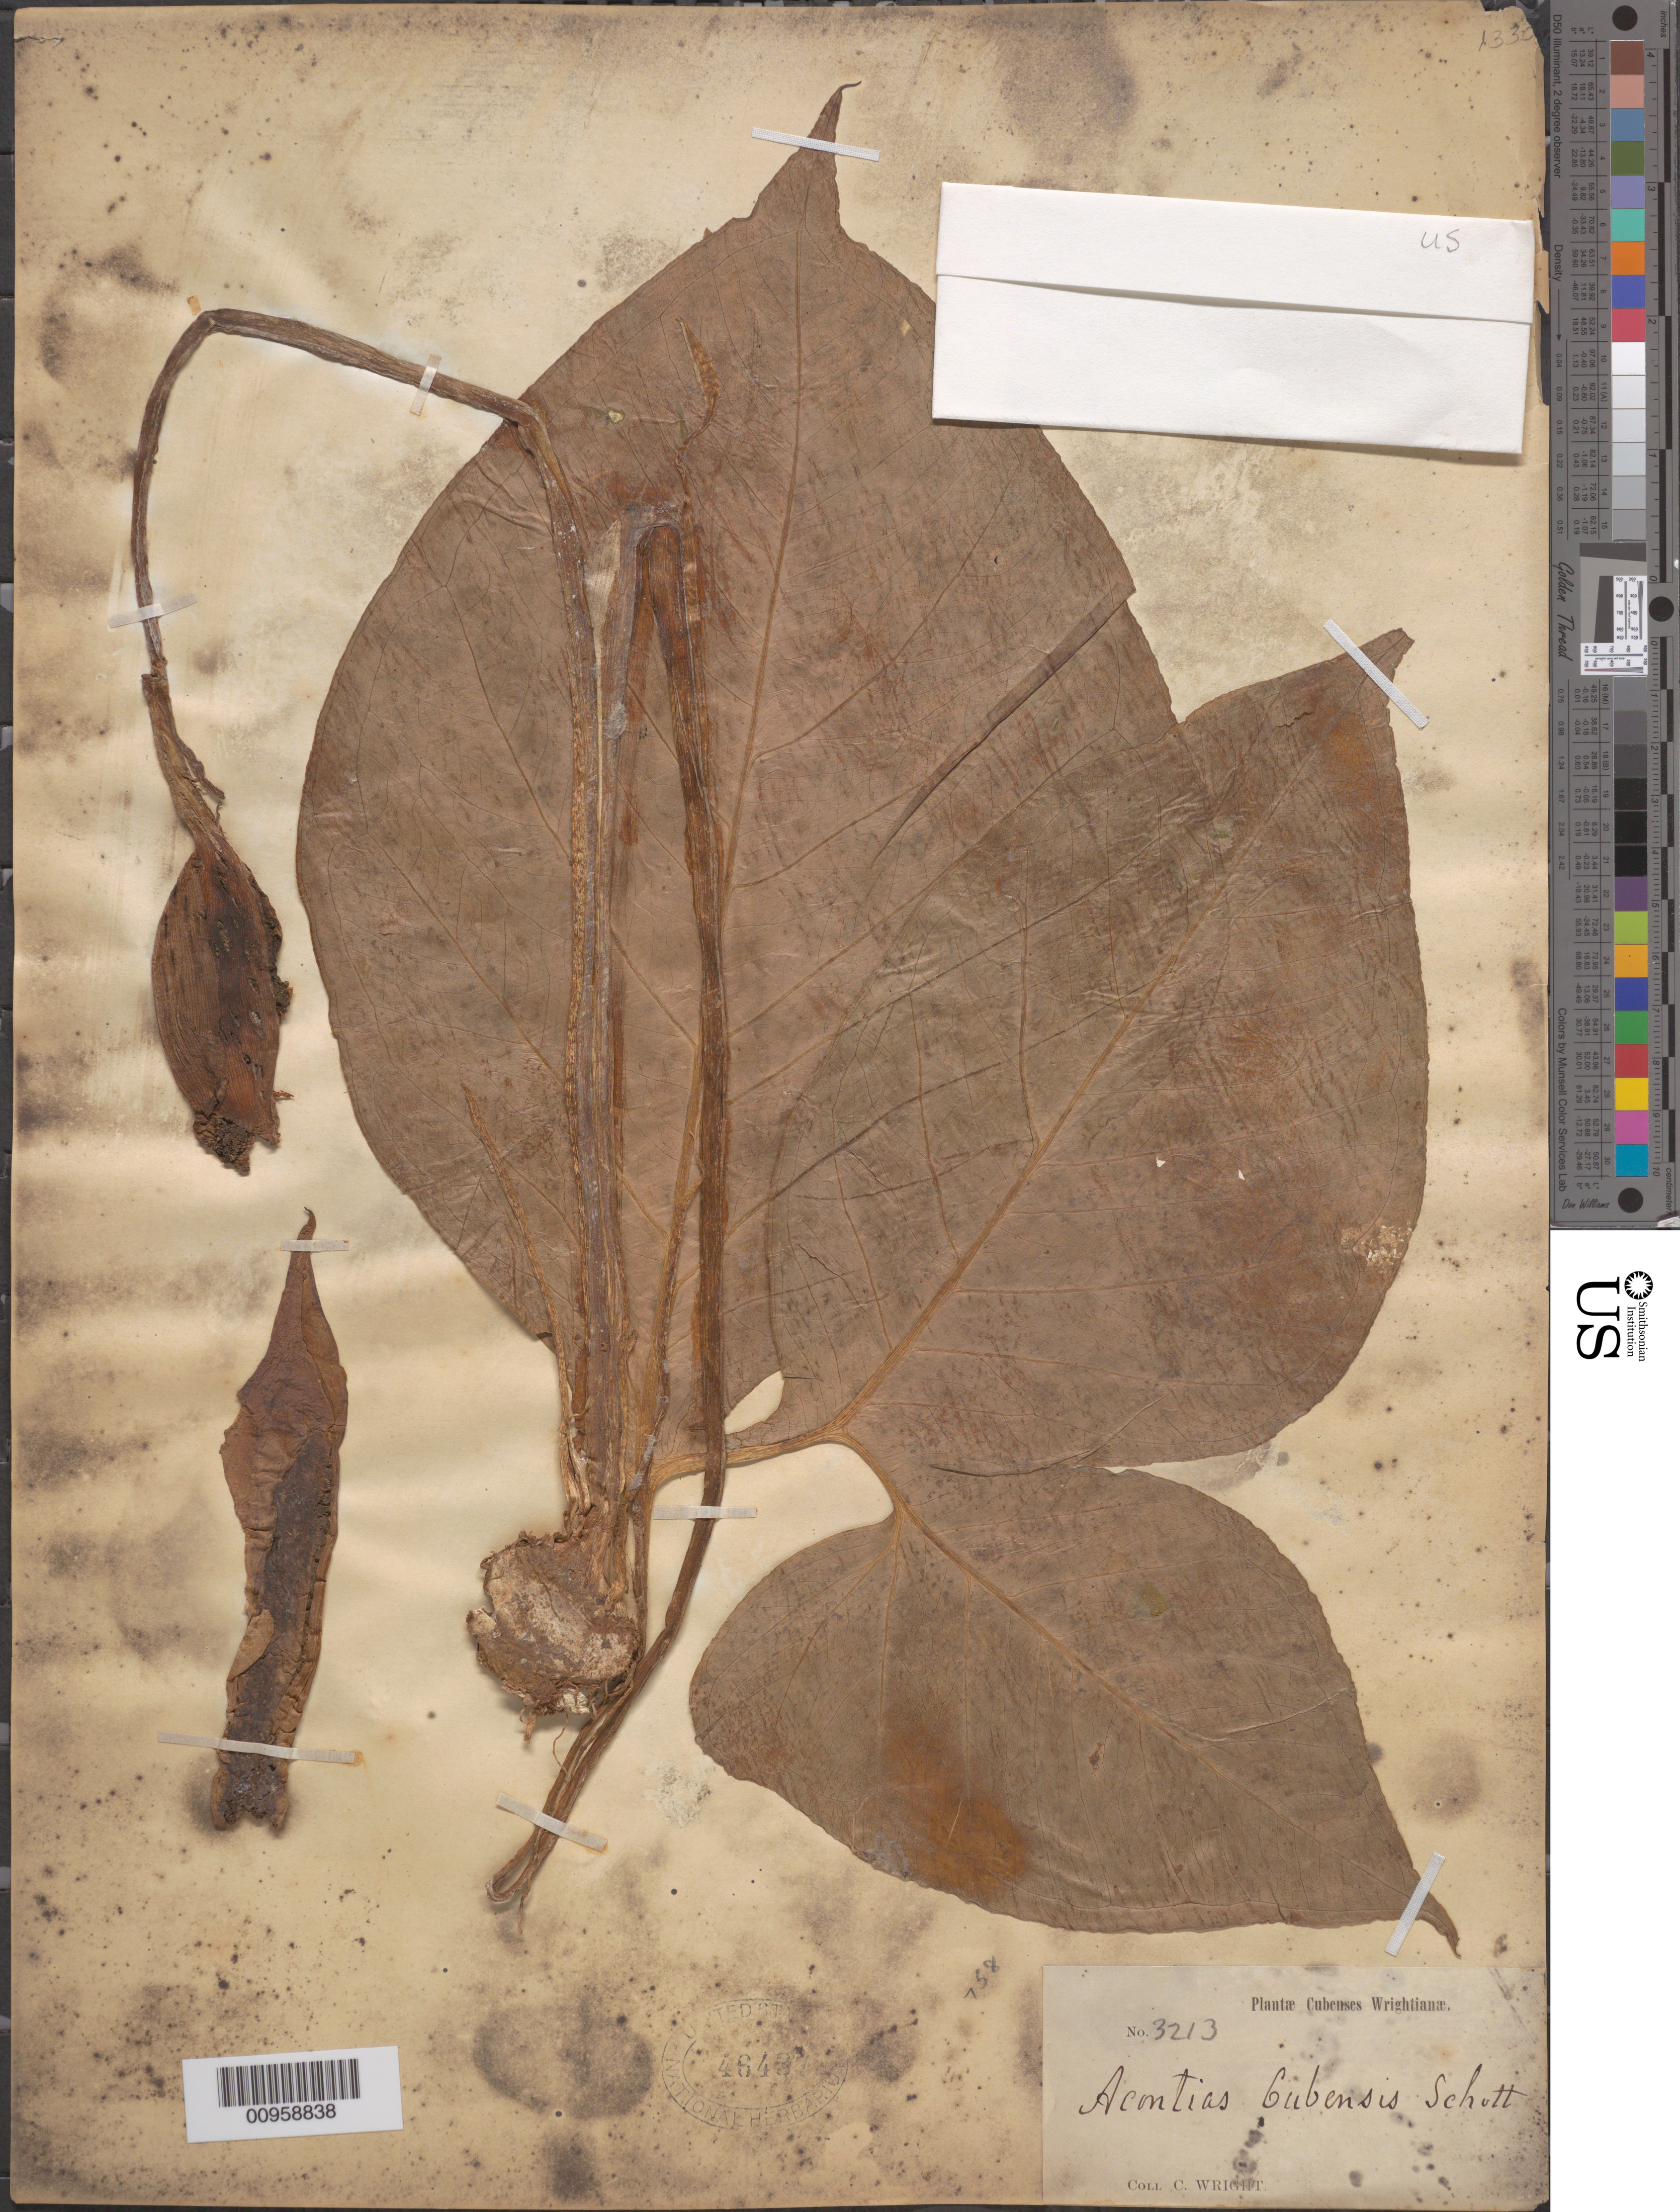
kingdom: Plantae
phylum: Tracheophyta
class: Liliopsida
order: Alismatales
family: Araceae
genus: Xanthosoma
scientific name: Xanthosoma cubense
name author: (Schott) Engl.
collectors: C. Wright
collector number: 3213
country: Cuba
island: Cuba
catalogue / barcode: US 46487